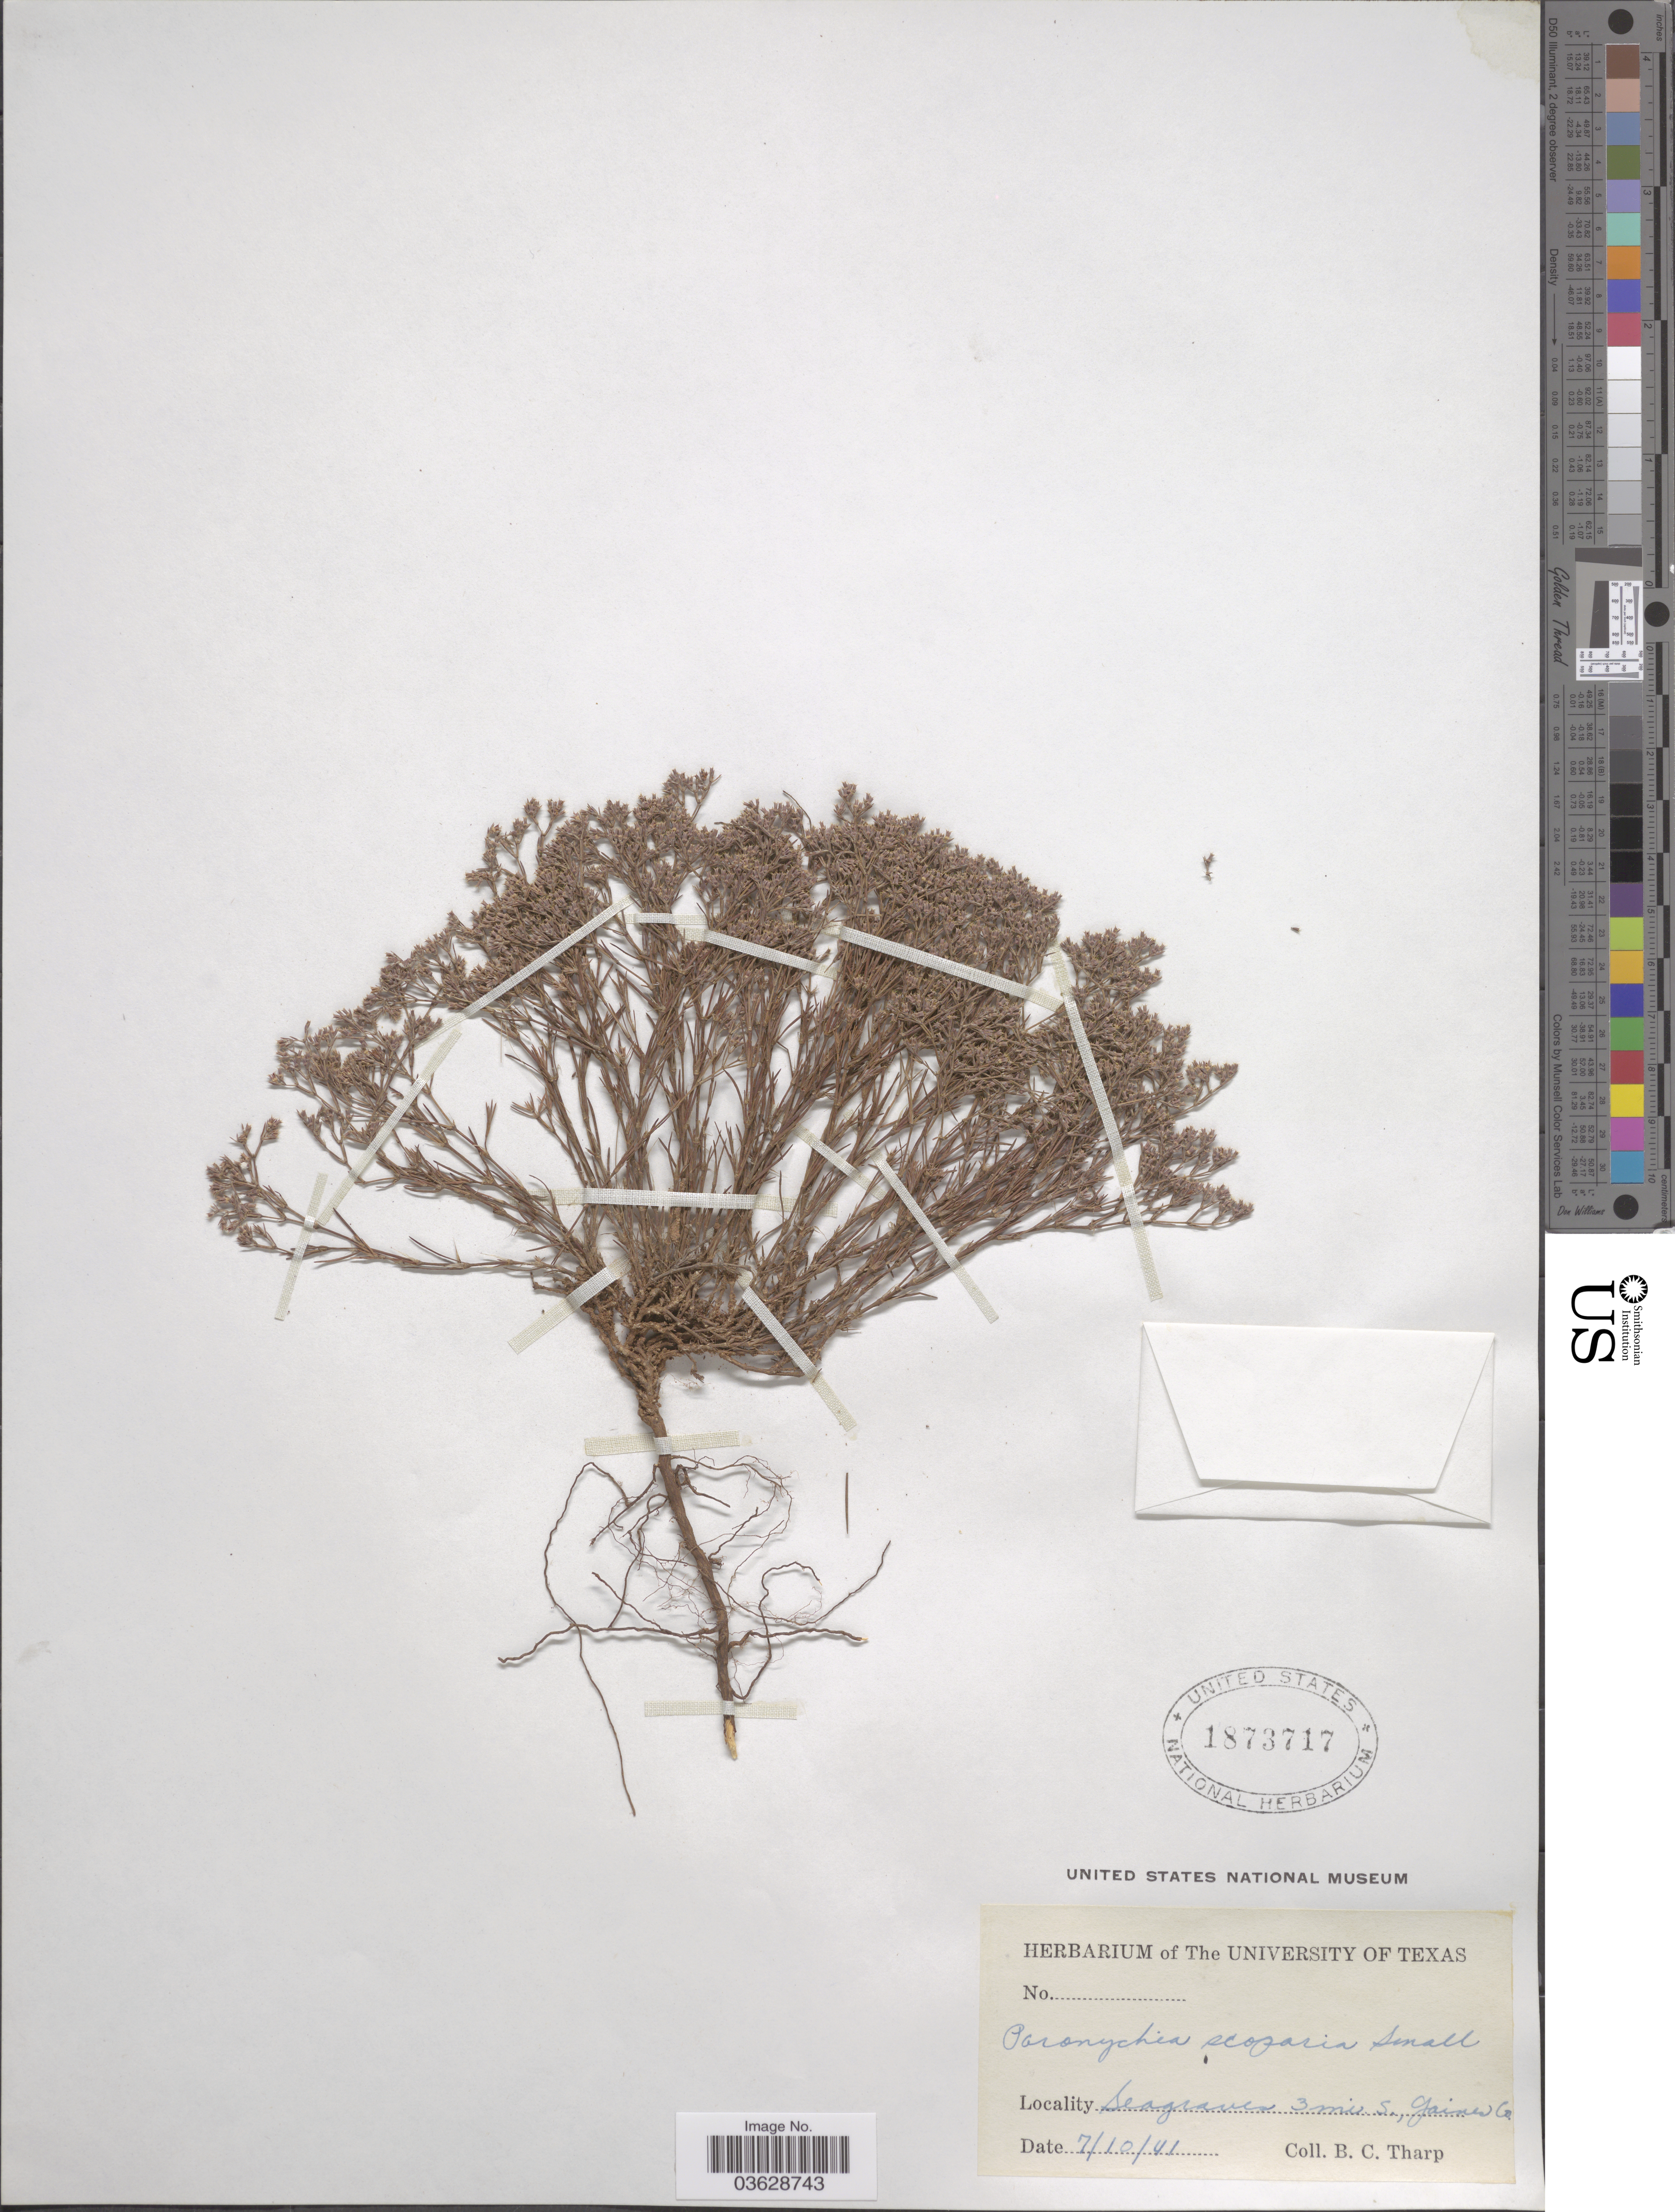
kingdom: Plantae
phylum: Tracheophyta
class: Magnoliopsida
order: Caryophyllales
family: Caryophyllaceae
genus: Paronychia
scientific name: Paronychia virginica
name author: Spreng.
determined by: Strong, Mark T., (BOT), Smithsonian Institution - National Museum of Natural History (UNITED STATES)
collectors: B. C. Tharp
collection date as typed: Transcribed d/m/y: 10/7/41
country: United States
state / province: Texas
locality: Seagraves 3 mi S., Gaines Co.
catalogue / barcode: US 1873717